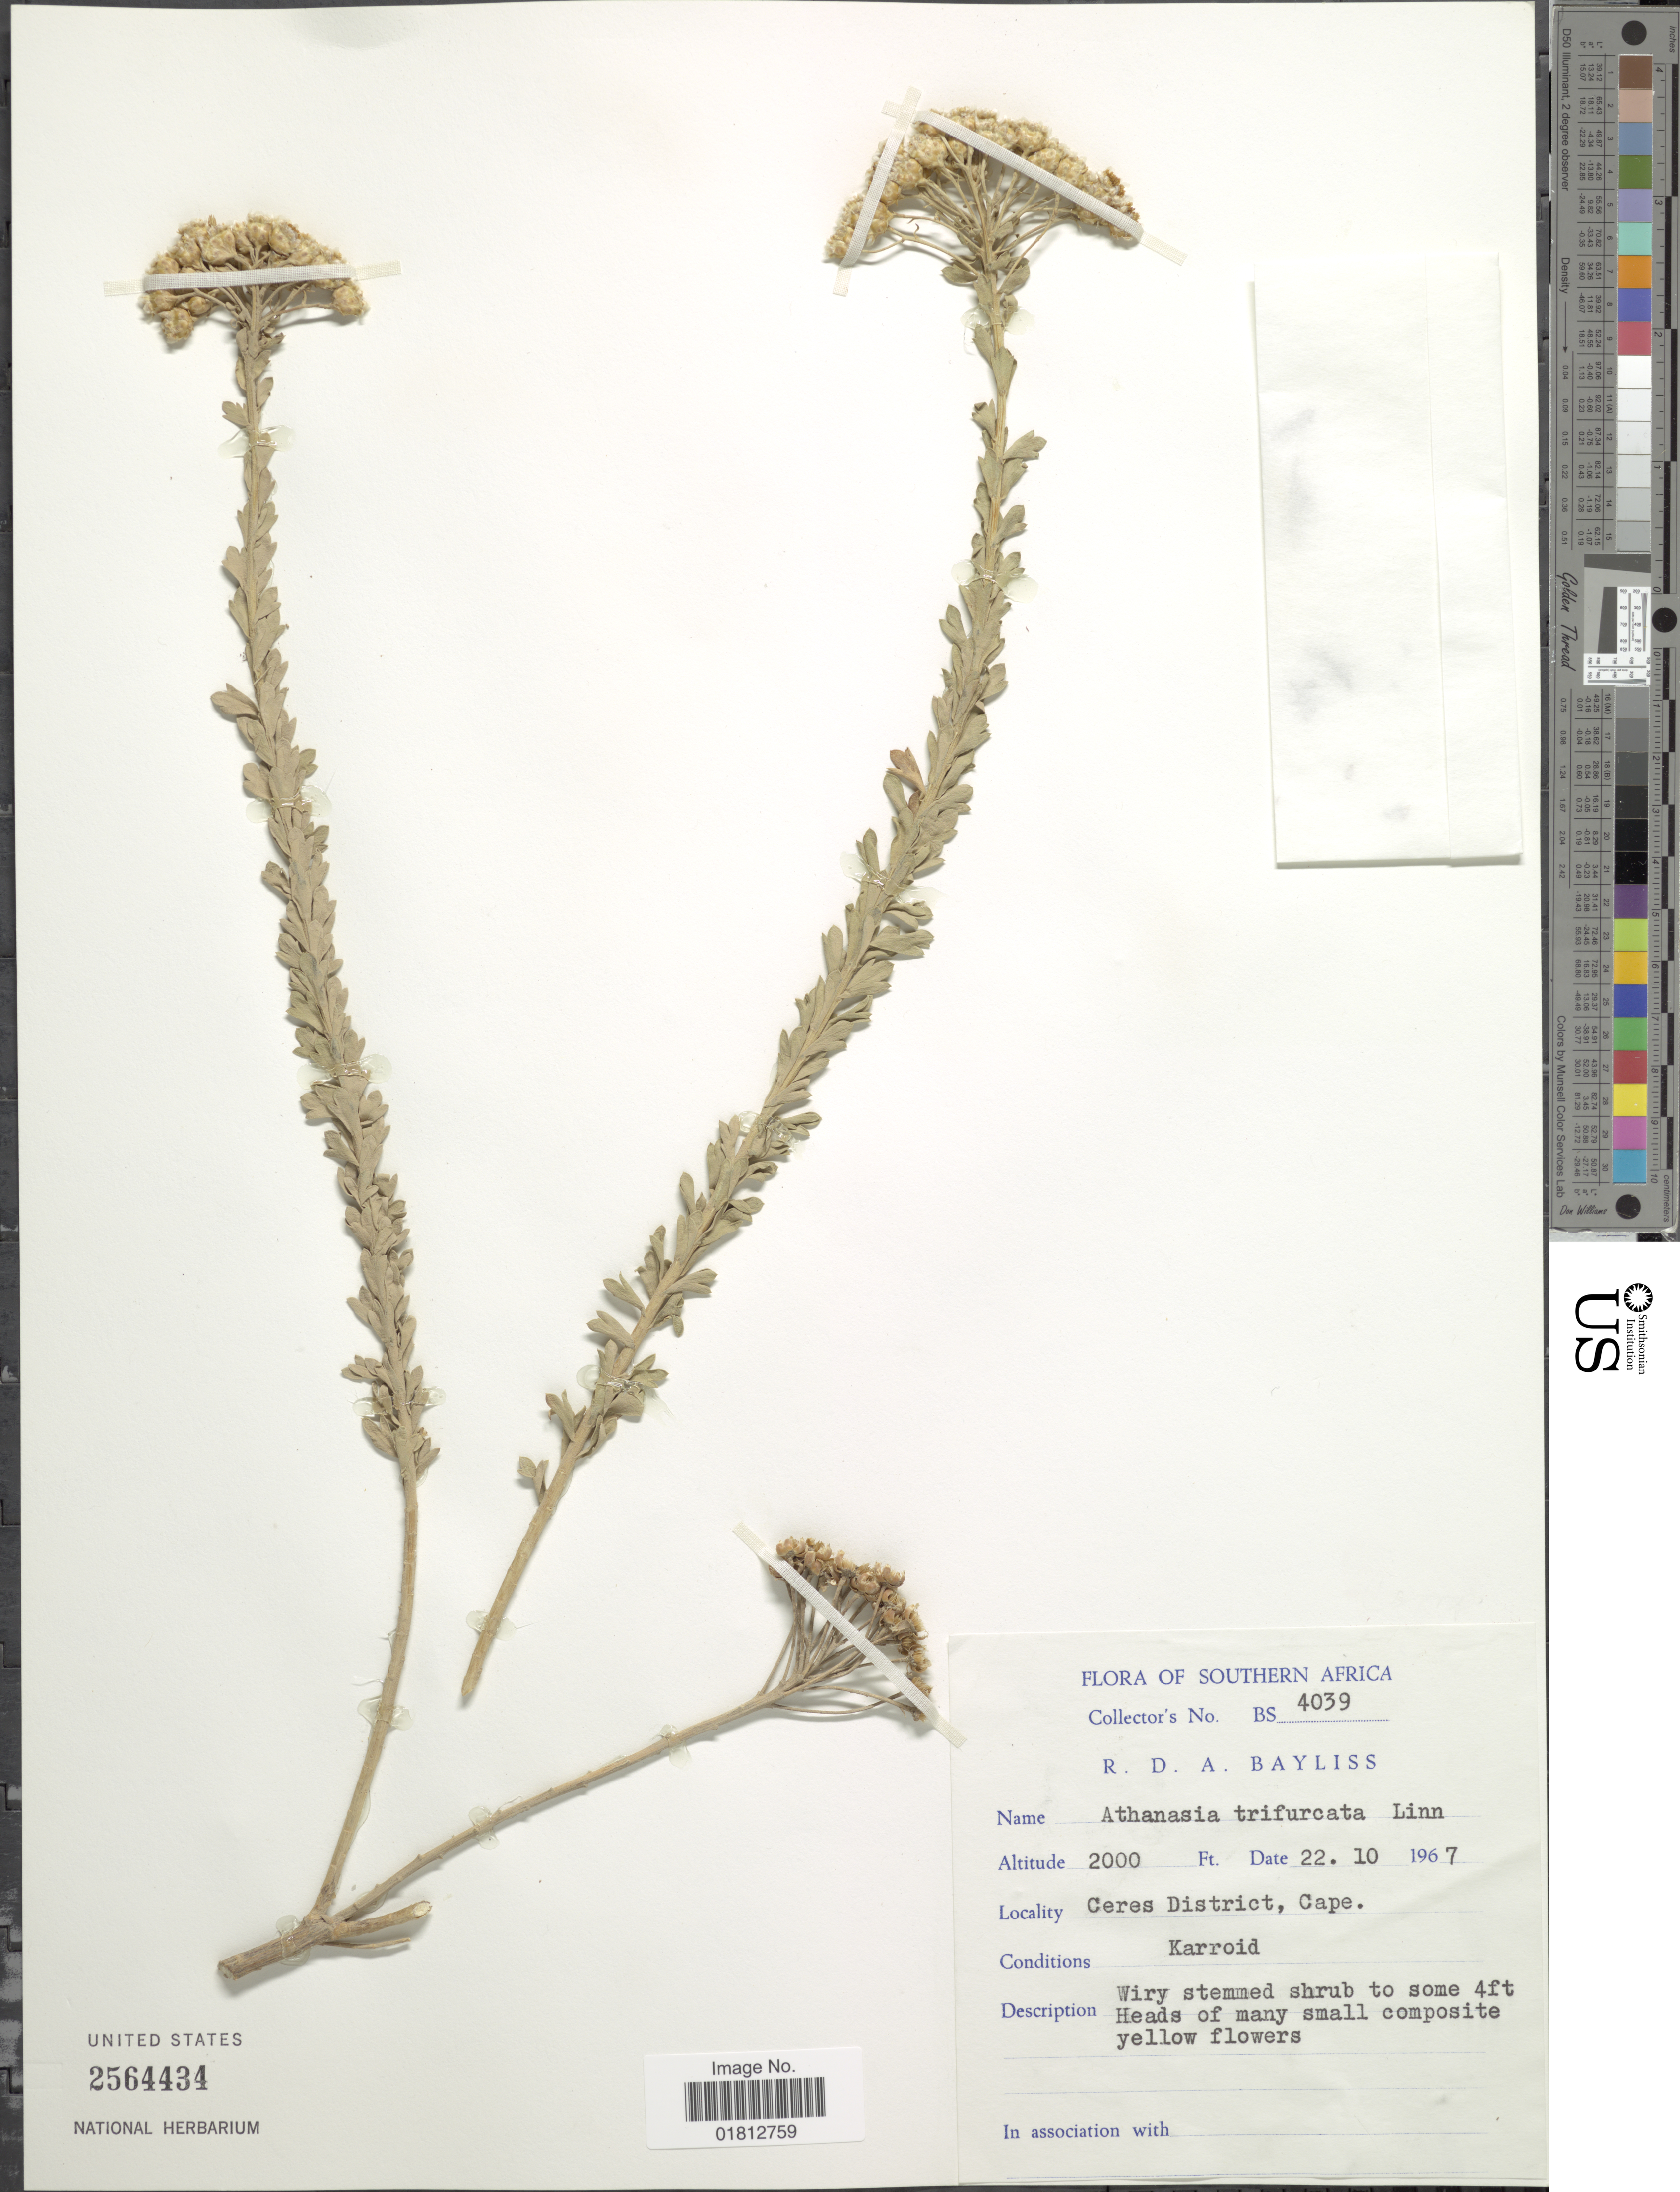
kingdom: Plantae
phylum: Tracheophyta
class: Magnoliopsida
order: Asterales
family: Asteraceae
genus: Athanasia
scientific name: Athanasia trifurcata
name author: (L.) L.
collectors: R. Bayliss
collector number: BS4039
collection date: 1967-10-22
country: South Africa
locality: Southern Africa, Ceres District, Cape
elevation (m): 610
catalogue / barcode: US 2564434